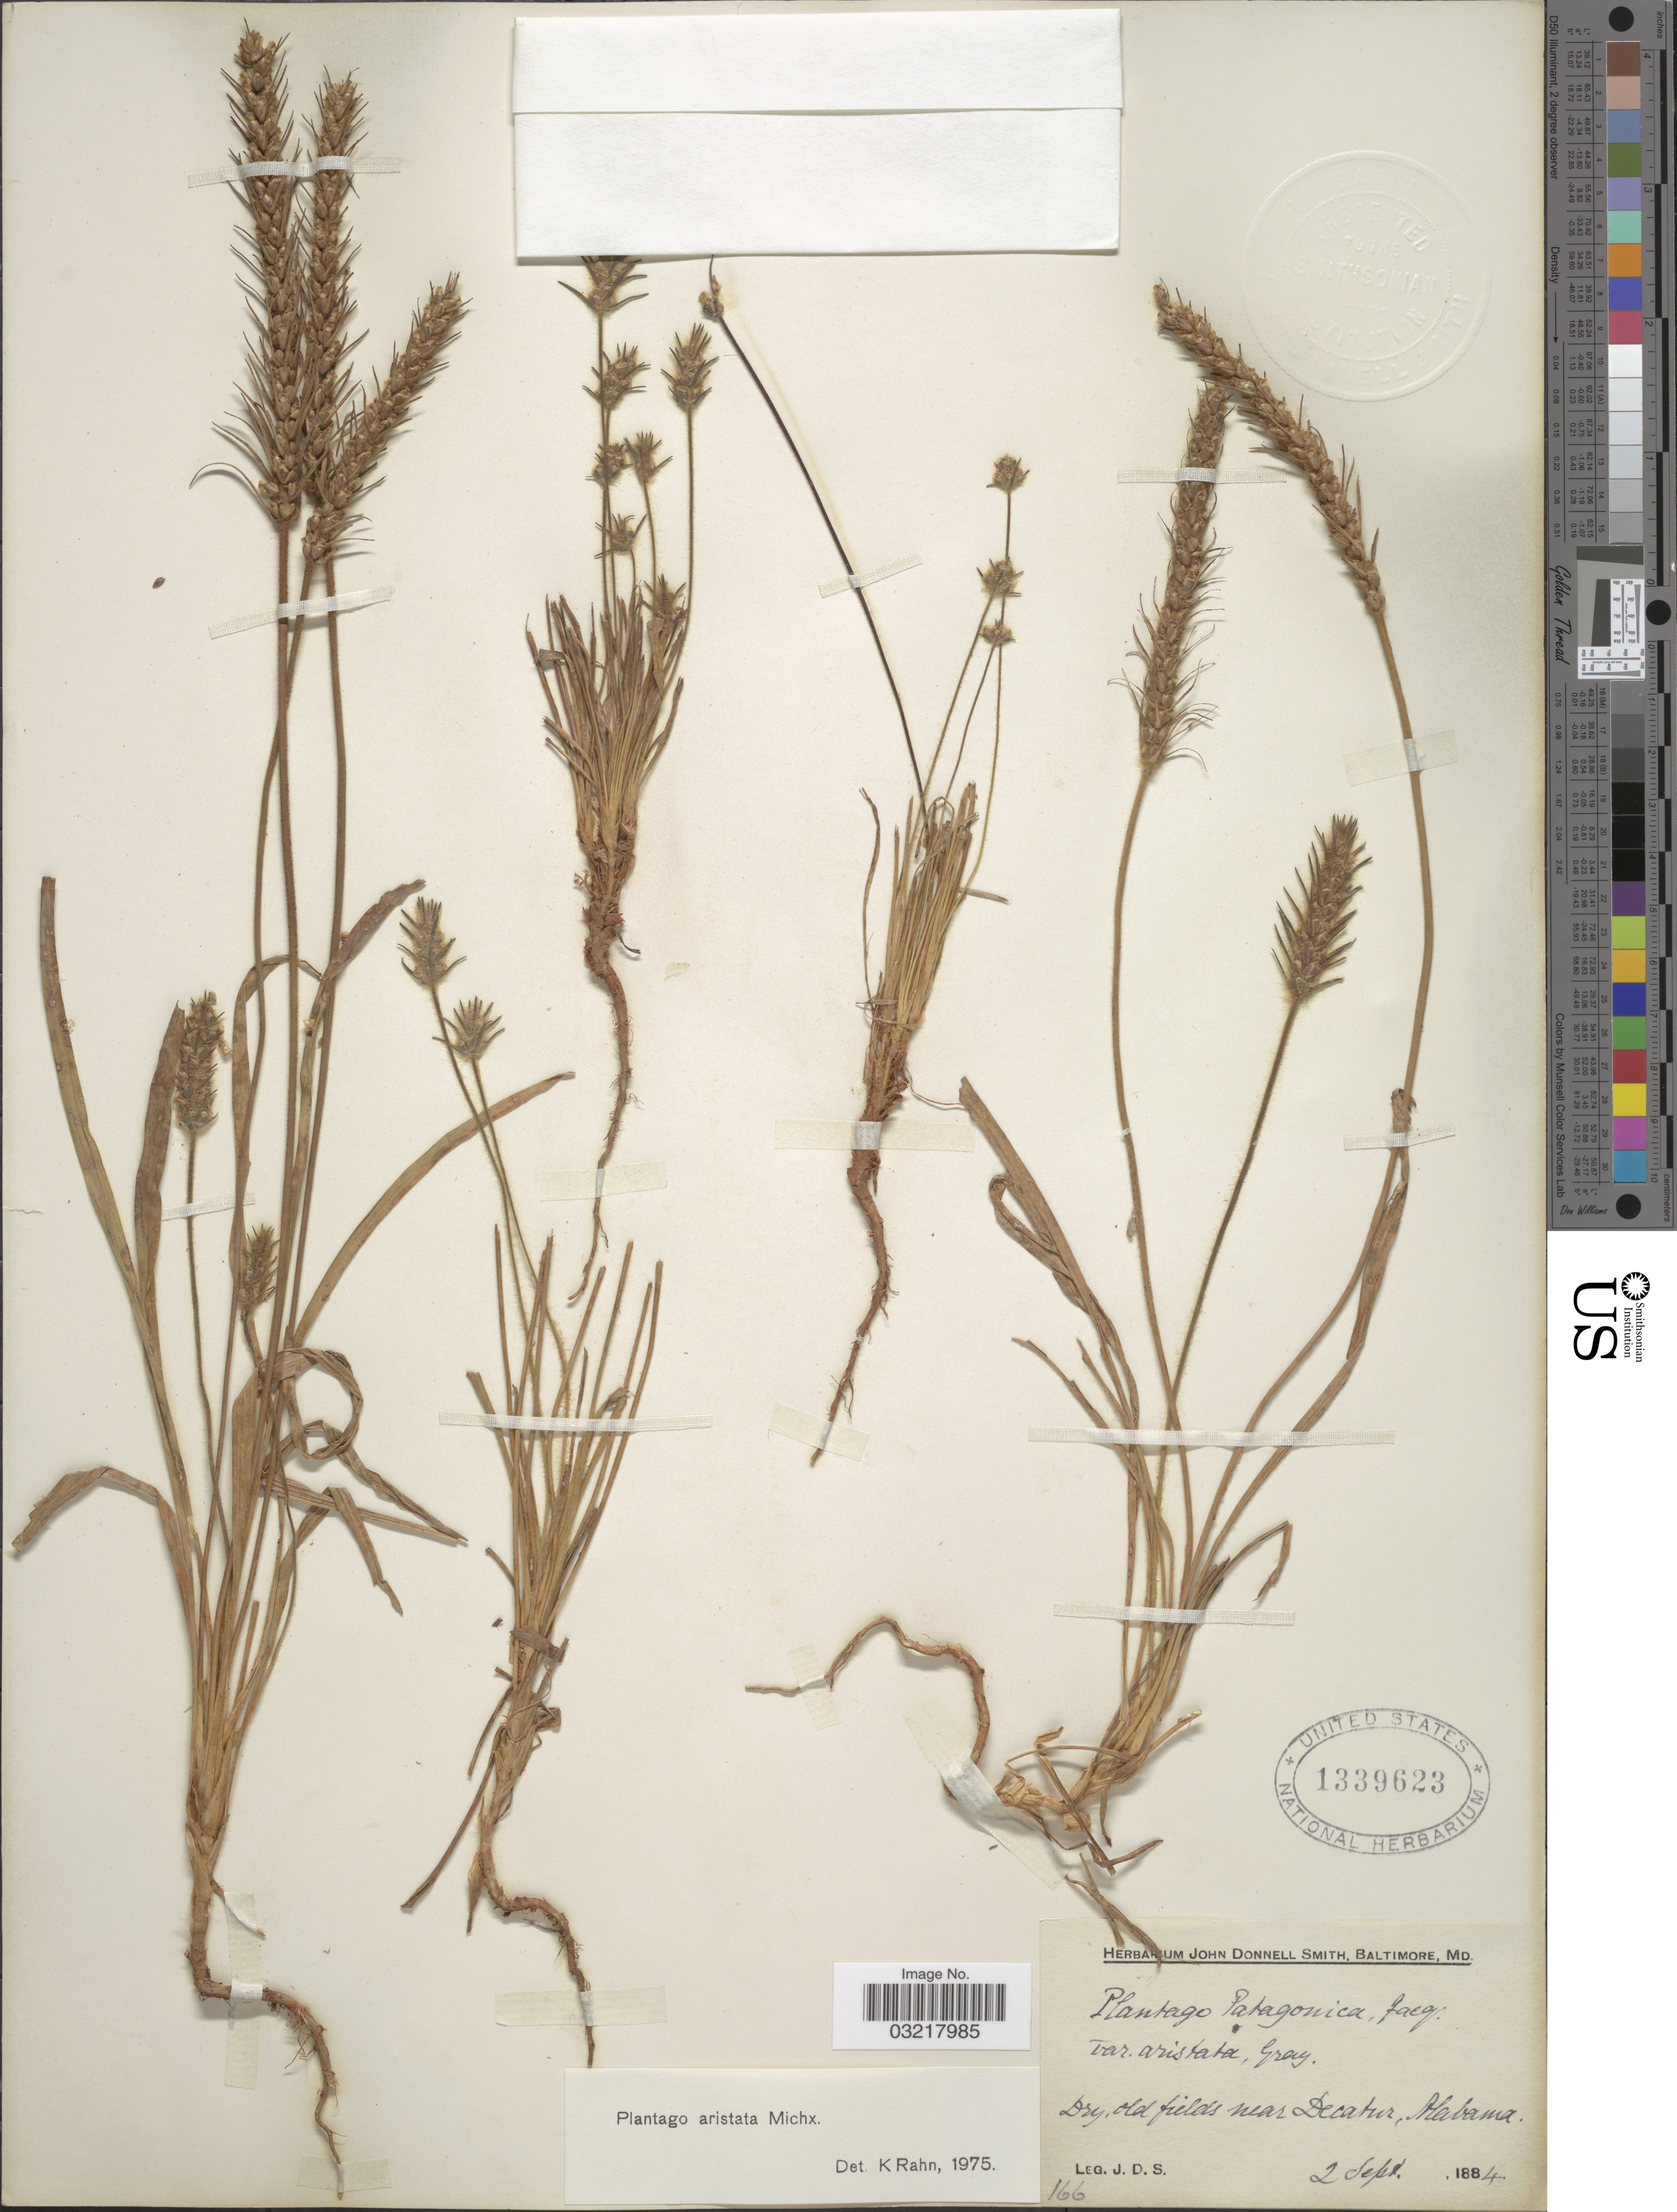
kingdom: Plantae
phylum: Tracheophyta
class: Magnoliopsida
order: Lamiales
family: Plantaginaceae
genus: Plantago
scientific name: Plantago aristata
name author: Michx.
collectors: J. Donnell Smith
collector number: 166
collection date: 1884-09-02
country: United States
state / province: Alabama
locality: Dry, old fields near Decatur.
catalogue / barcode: US 1339623